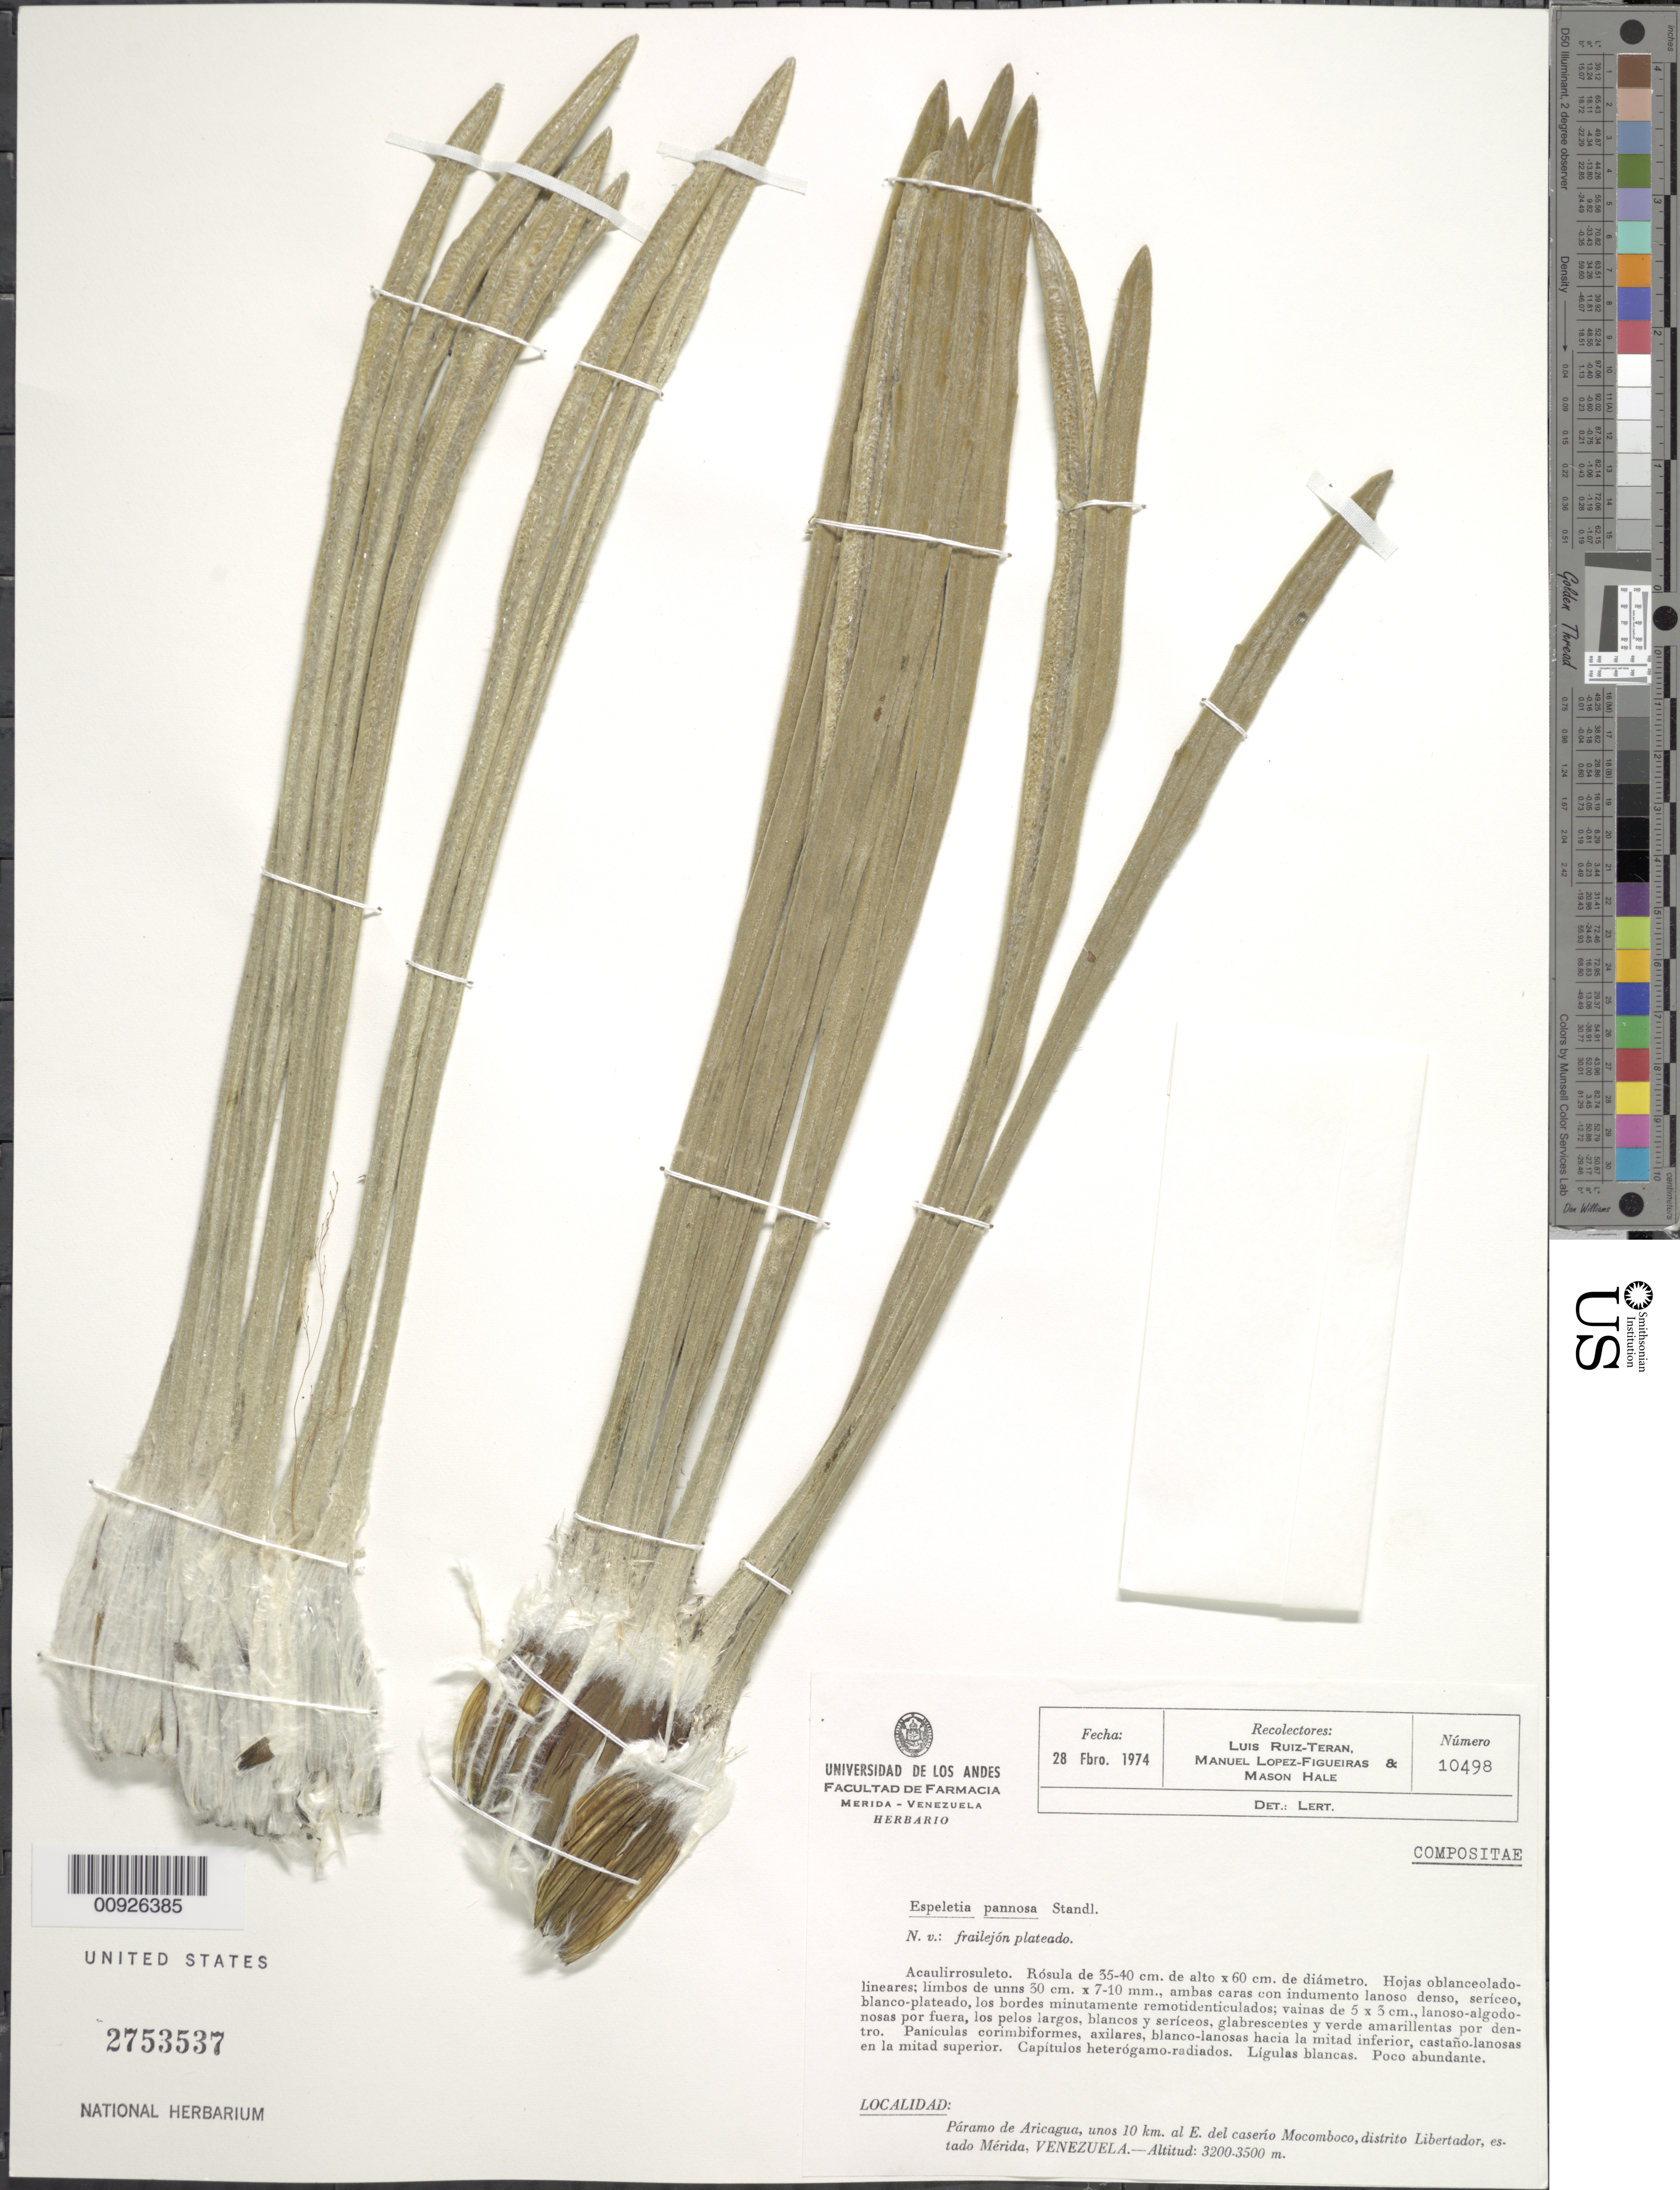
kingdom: Plantae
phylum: Tracheophyta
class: Magnoliopsida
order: Asterales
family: Asteraceae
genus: Espeletiopsis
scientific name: Espeletiopsis pannosa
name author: (Standl.) Cuatrec.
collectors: L. E. Ruíz-Terán, M. López Figueiras & M. Hale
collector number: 10498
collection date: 1974-02-28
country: Venezuela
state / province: Mérida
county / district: Libertador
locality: Páramo de Aricagua. Unos 10 km al E del caserío Mocomboco, distrito Libertador.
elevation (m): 3200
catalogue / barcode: US 2753537